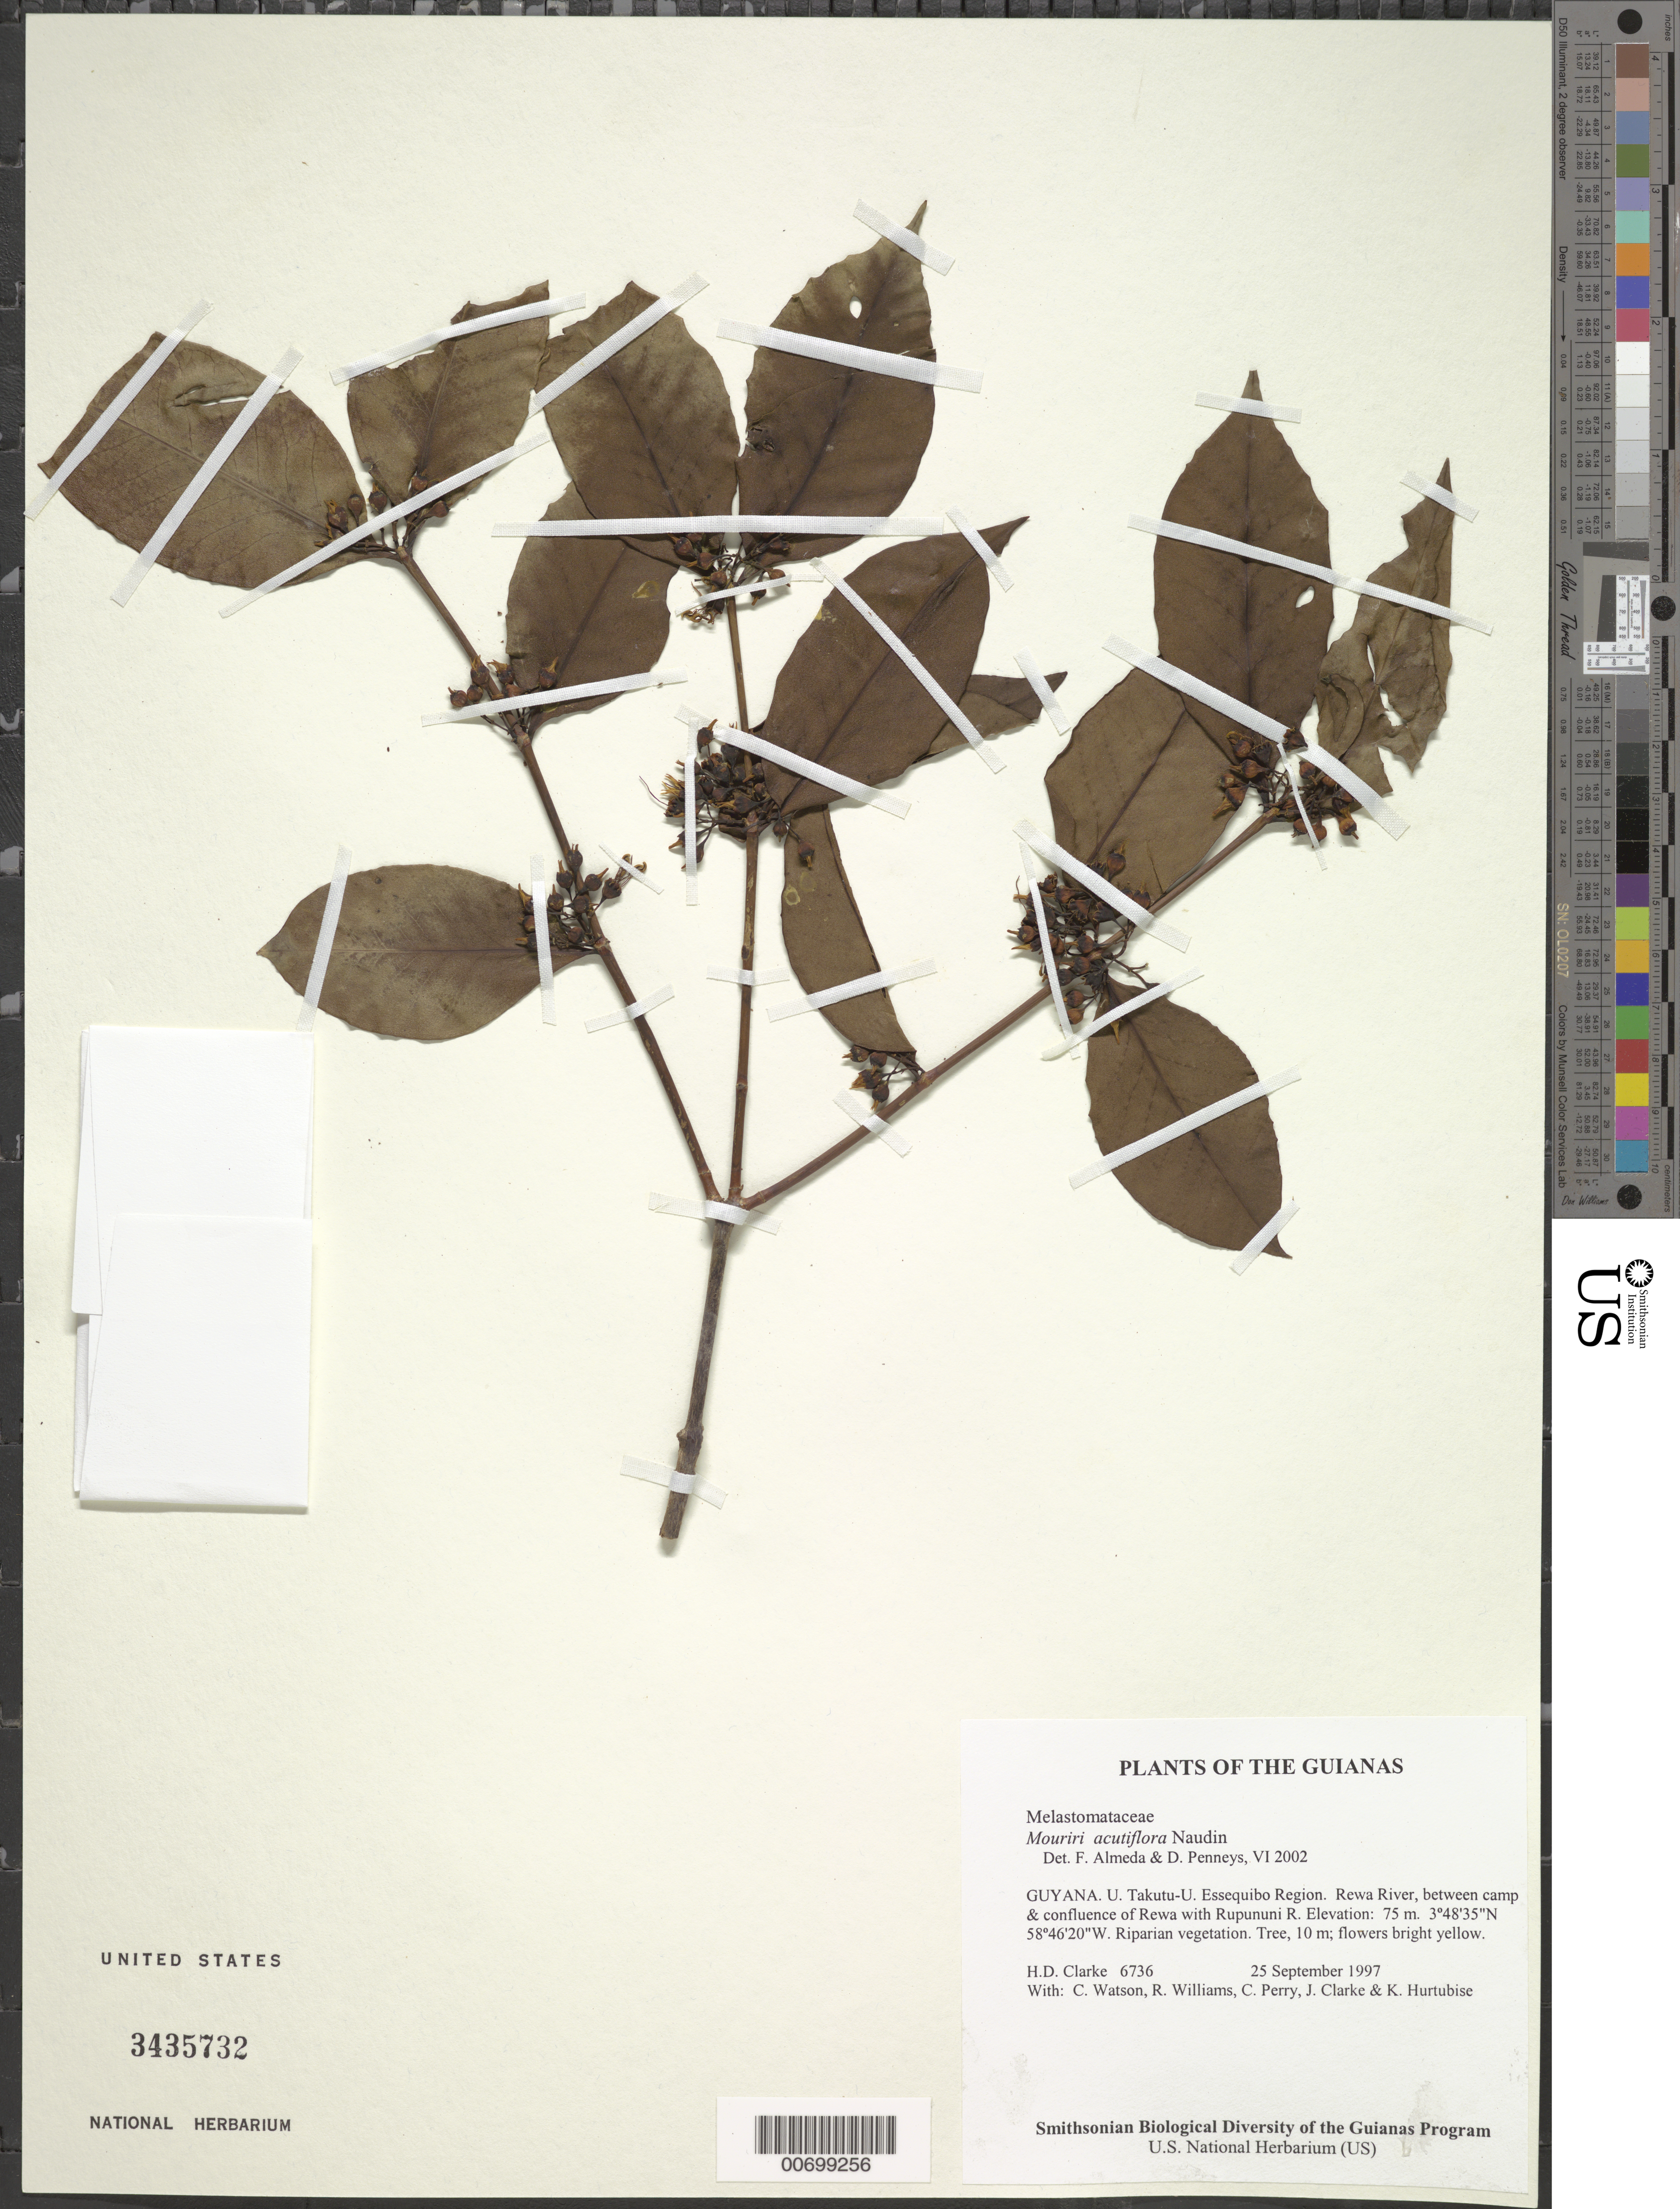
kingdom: Plantae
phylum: Tracheophyta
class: Magnoliopsida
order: Myrtales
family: Melastomataceae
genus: Mouriri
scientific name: Mouriri acutiflora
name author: Naudin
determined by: Almeda, F.; Penneys, D. S.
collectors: H. D. Clarke, C. Watson, R. Williams, C. Perry, J. Clarke & K. Hurtubise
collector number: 6736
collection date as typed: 25 September 1997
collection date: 1997-09-25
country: Guyana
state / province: U. Takutu-U. Essequibo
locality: Rewa River, between camp & confluence of Rewa with Rupununi R.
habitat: Riparian vegetation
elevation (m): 75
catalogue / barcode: US 3435732